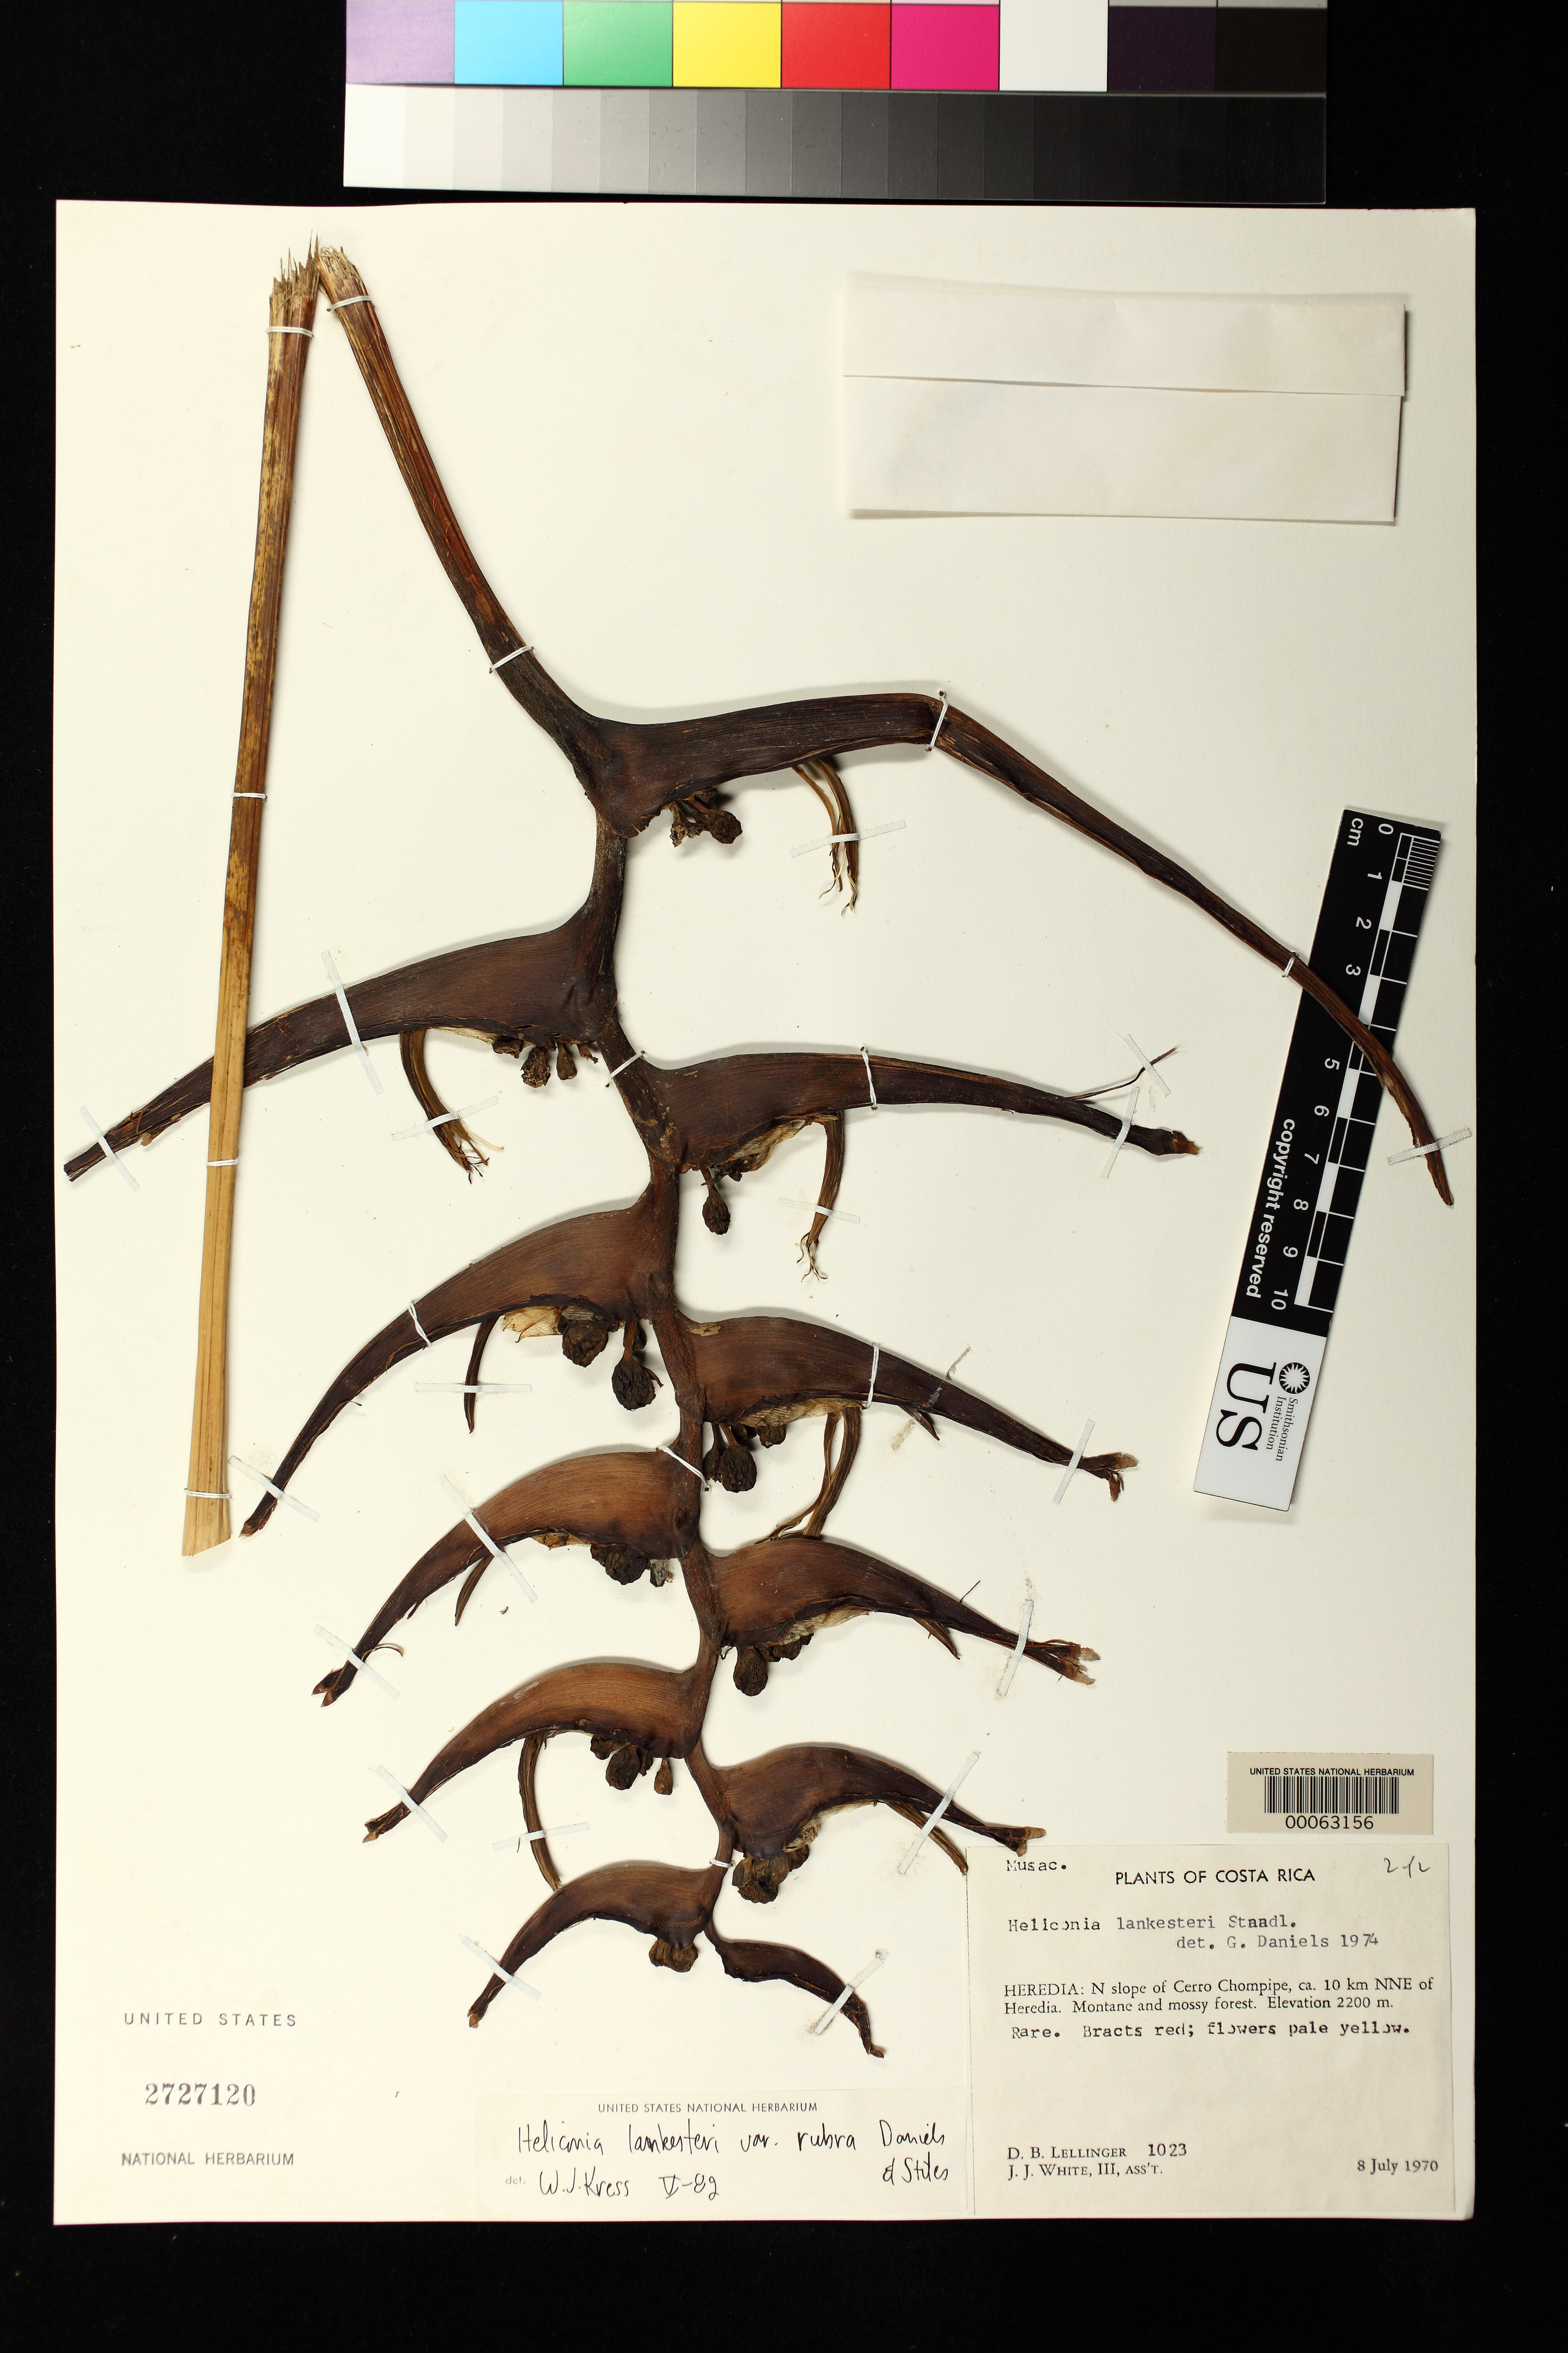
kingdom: Plantae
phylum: Tracheophyta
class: Liliopsida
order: Zingiberales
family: Heliconiaceae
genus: Heliconia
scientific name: Heliconia lankesteri var. rubra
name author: G.S. Daniels & F.G. Stiles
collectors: D. B. Lellinger & J. J. White III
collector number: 1023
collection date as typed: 08 Jul 1970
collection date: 1970-07-08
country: Costa Rica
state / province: Heredia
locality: N. slope of cerro chompipe, ca. 10 km nne of heredia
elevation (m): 2200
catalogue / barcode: US 2727120